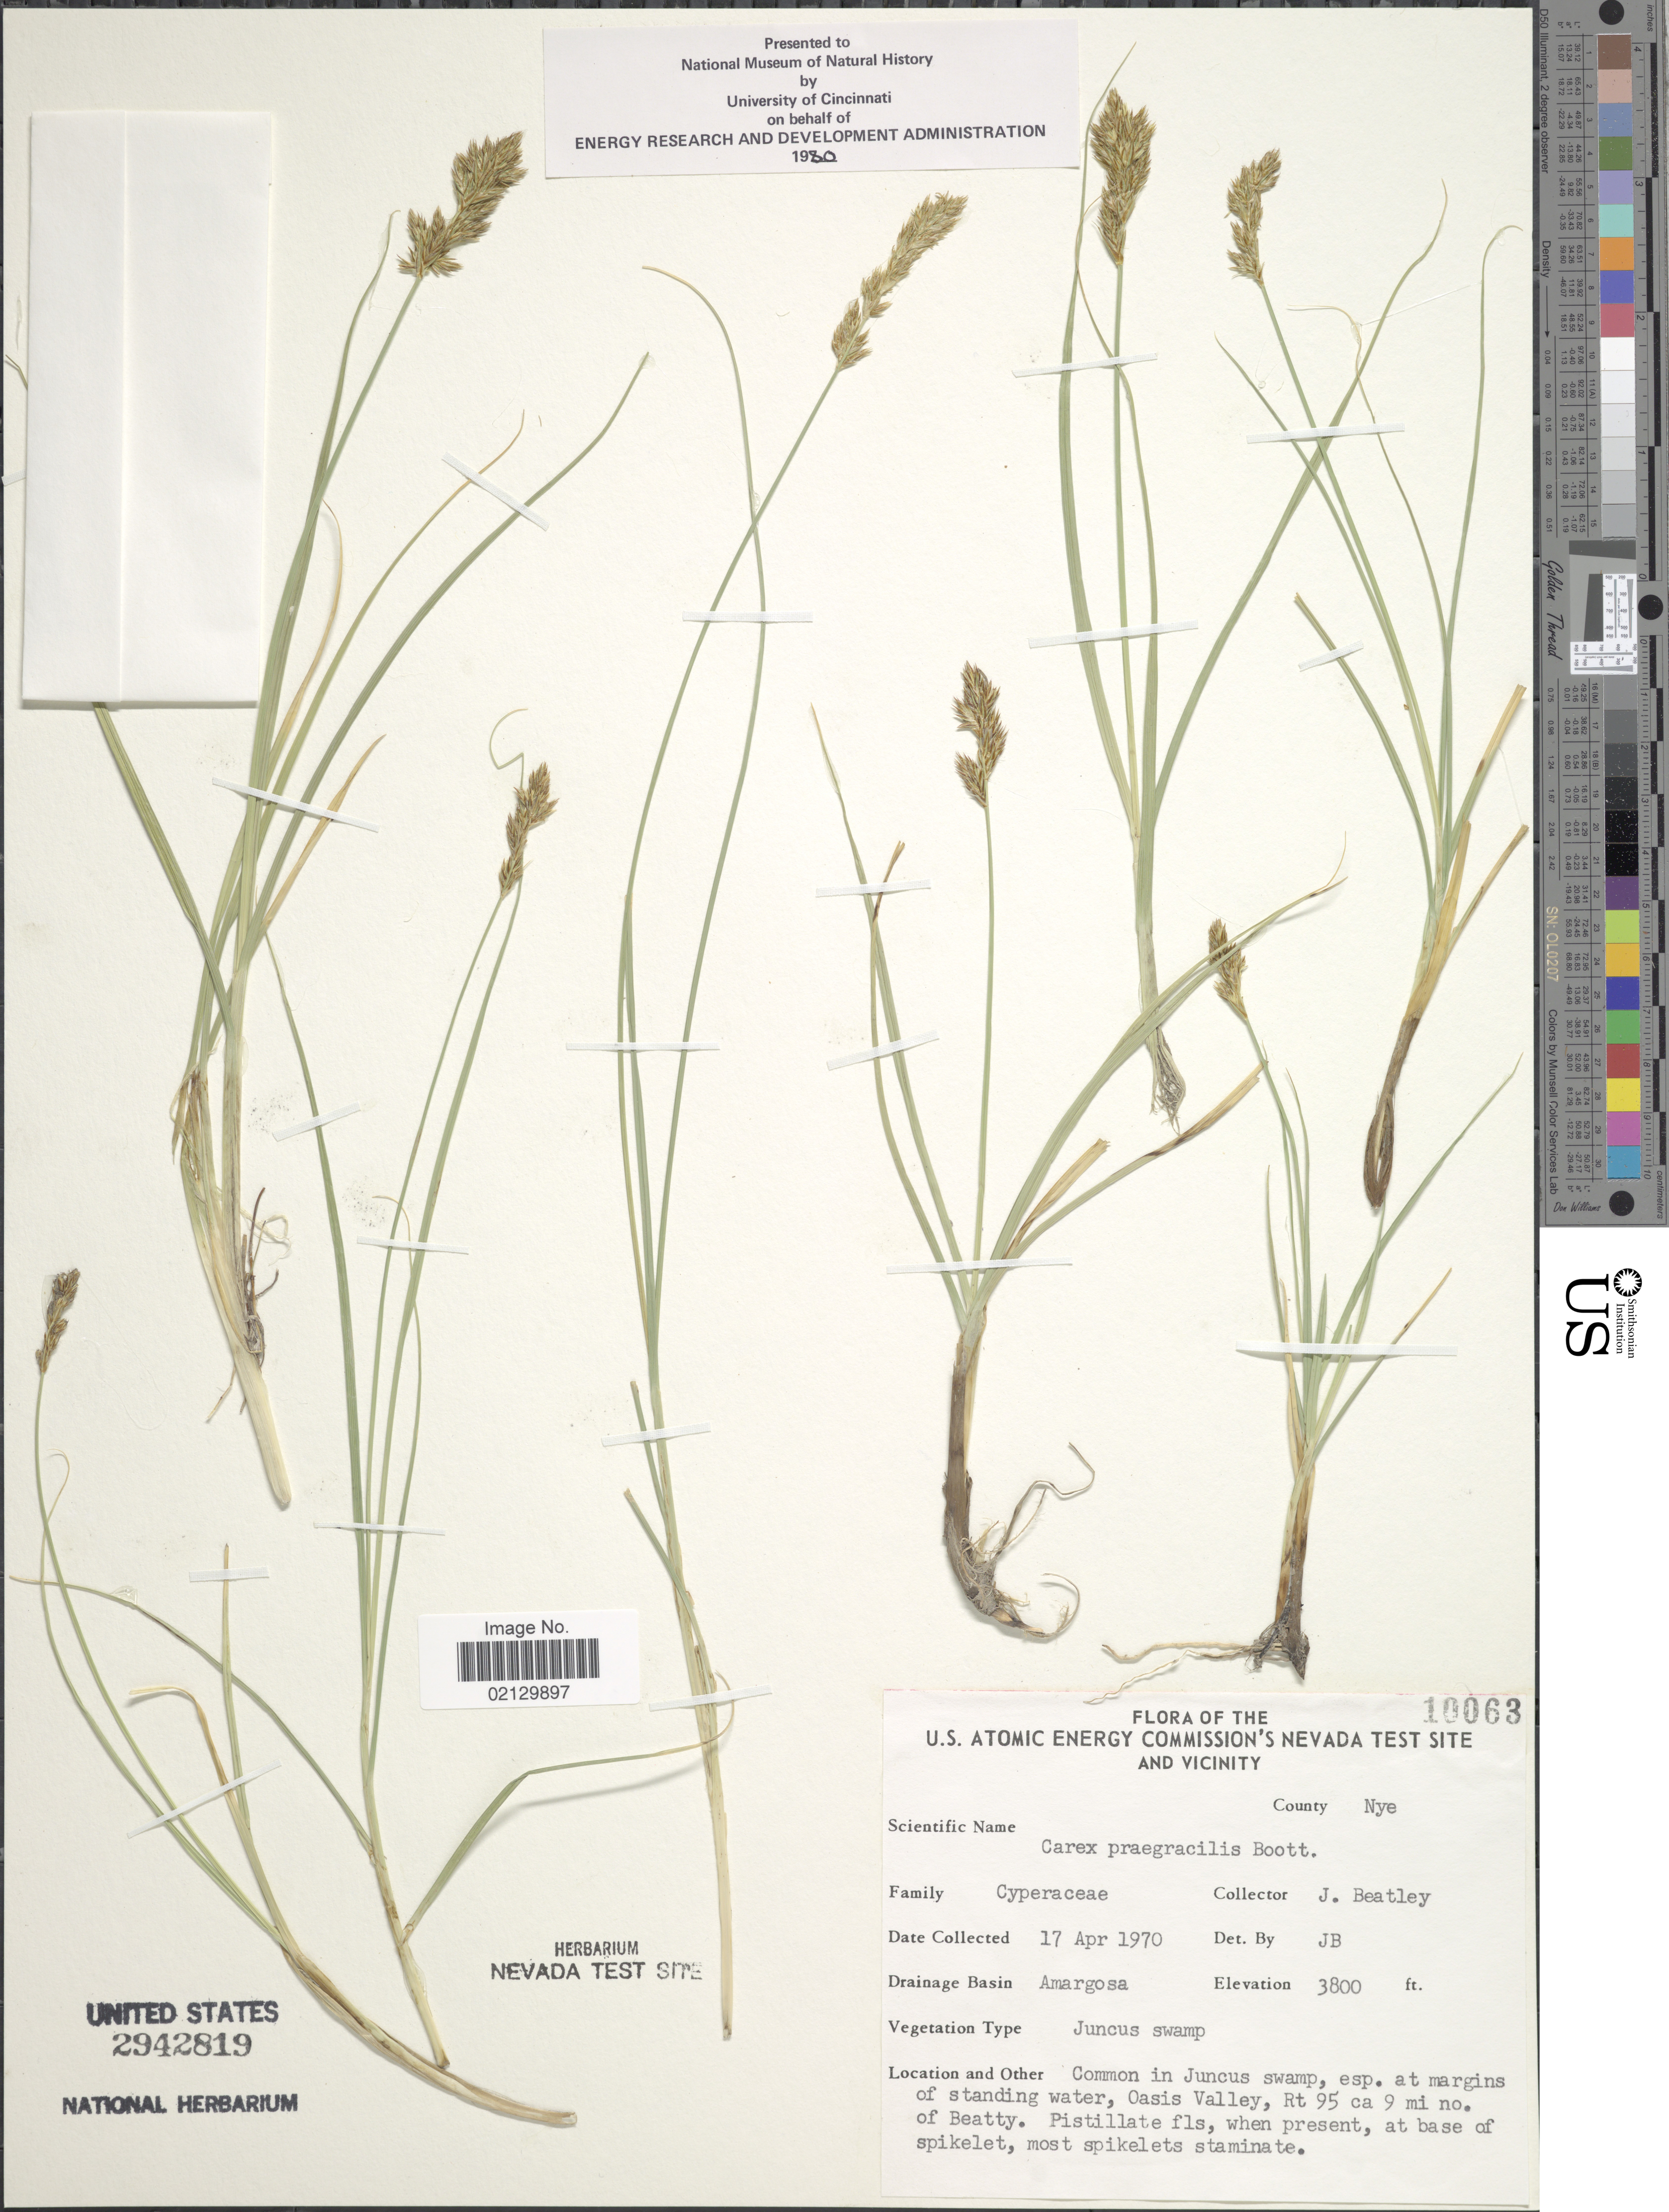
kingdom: Plantae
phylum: Tracheophyta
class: Liliopsida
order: Poales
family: Cyperaceae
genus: Carex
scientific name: Carex praegracilis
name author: W. Boott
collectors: J. C. Beatley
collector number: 10063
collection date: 1970-04-17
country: United States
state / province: Nevada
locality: U.S. Atomic Energy Commision's Nevada Test site and vicinity. County Nye, Amargosa, esp. at margins of standing water, Oasis Valle, Rt 95 ca 9 mi no. of Beatty.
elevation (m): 1158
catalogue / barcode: US 2942819